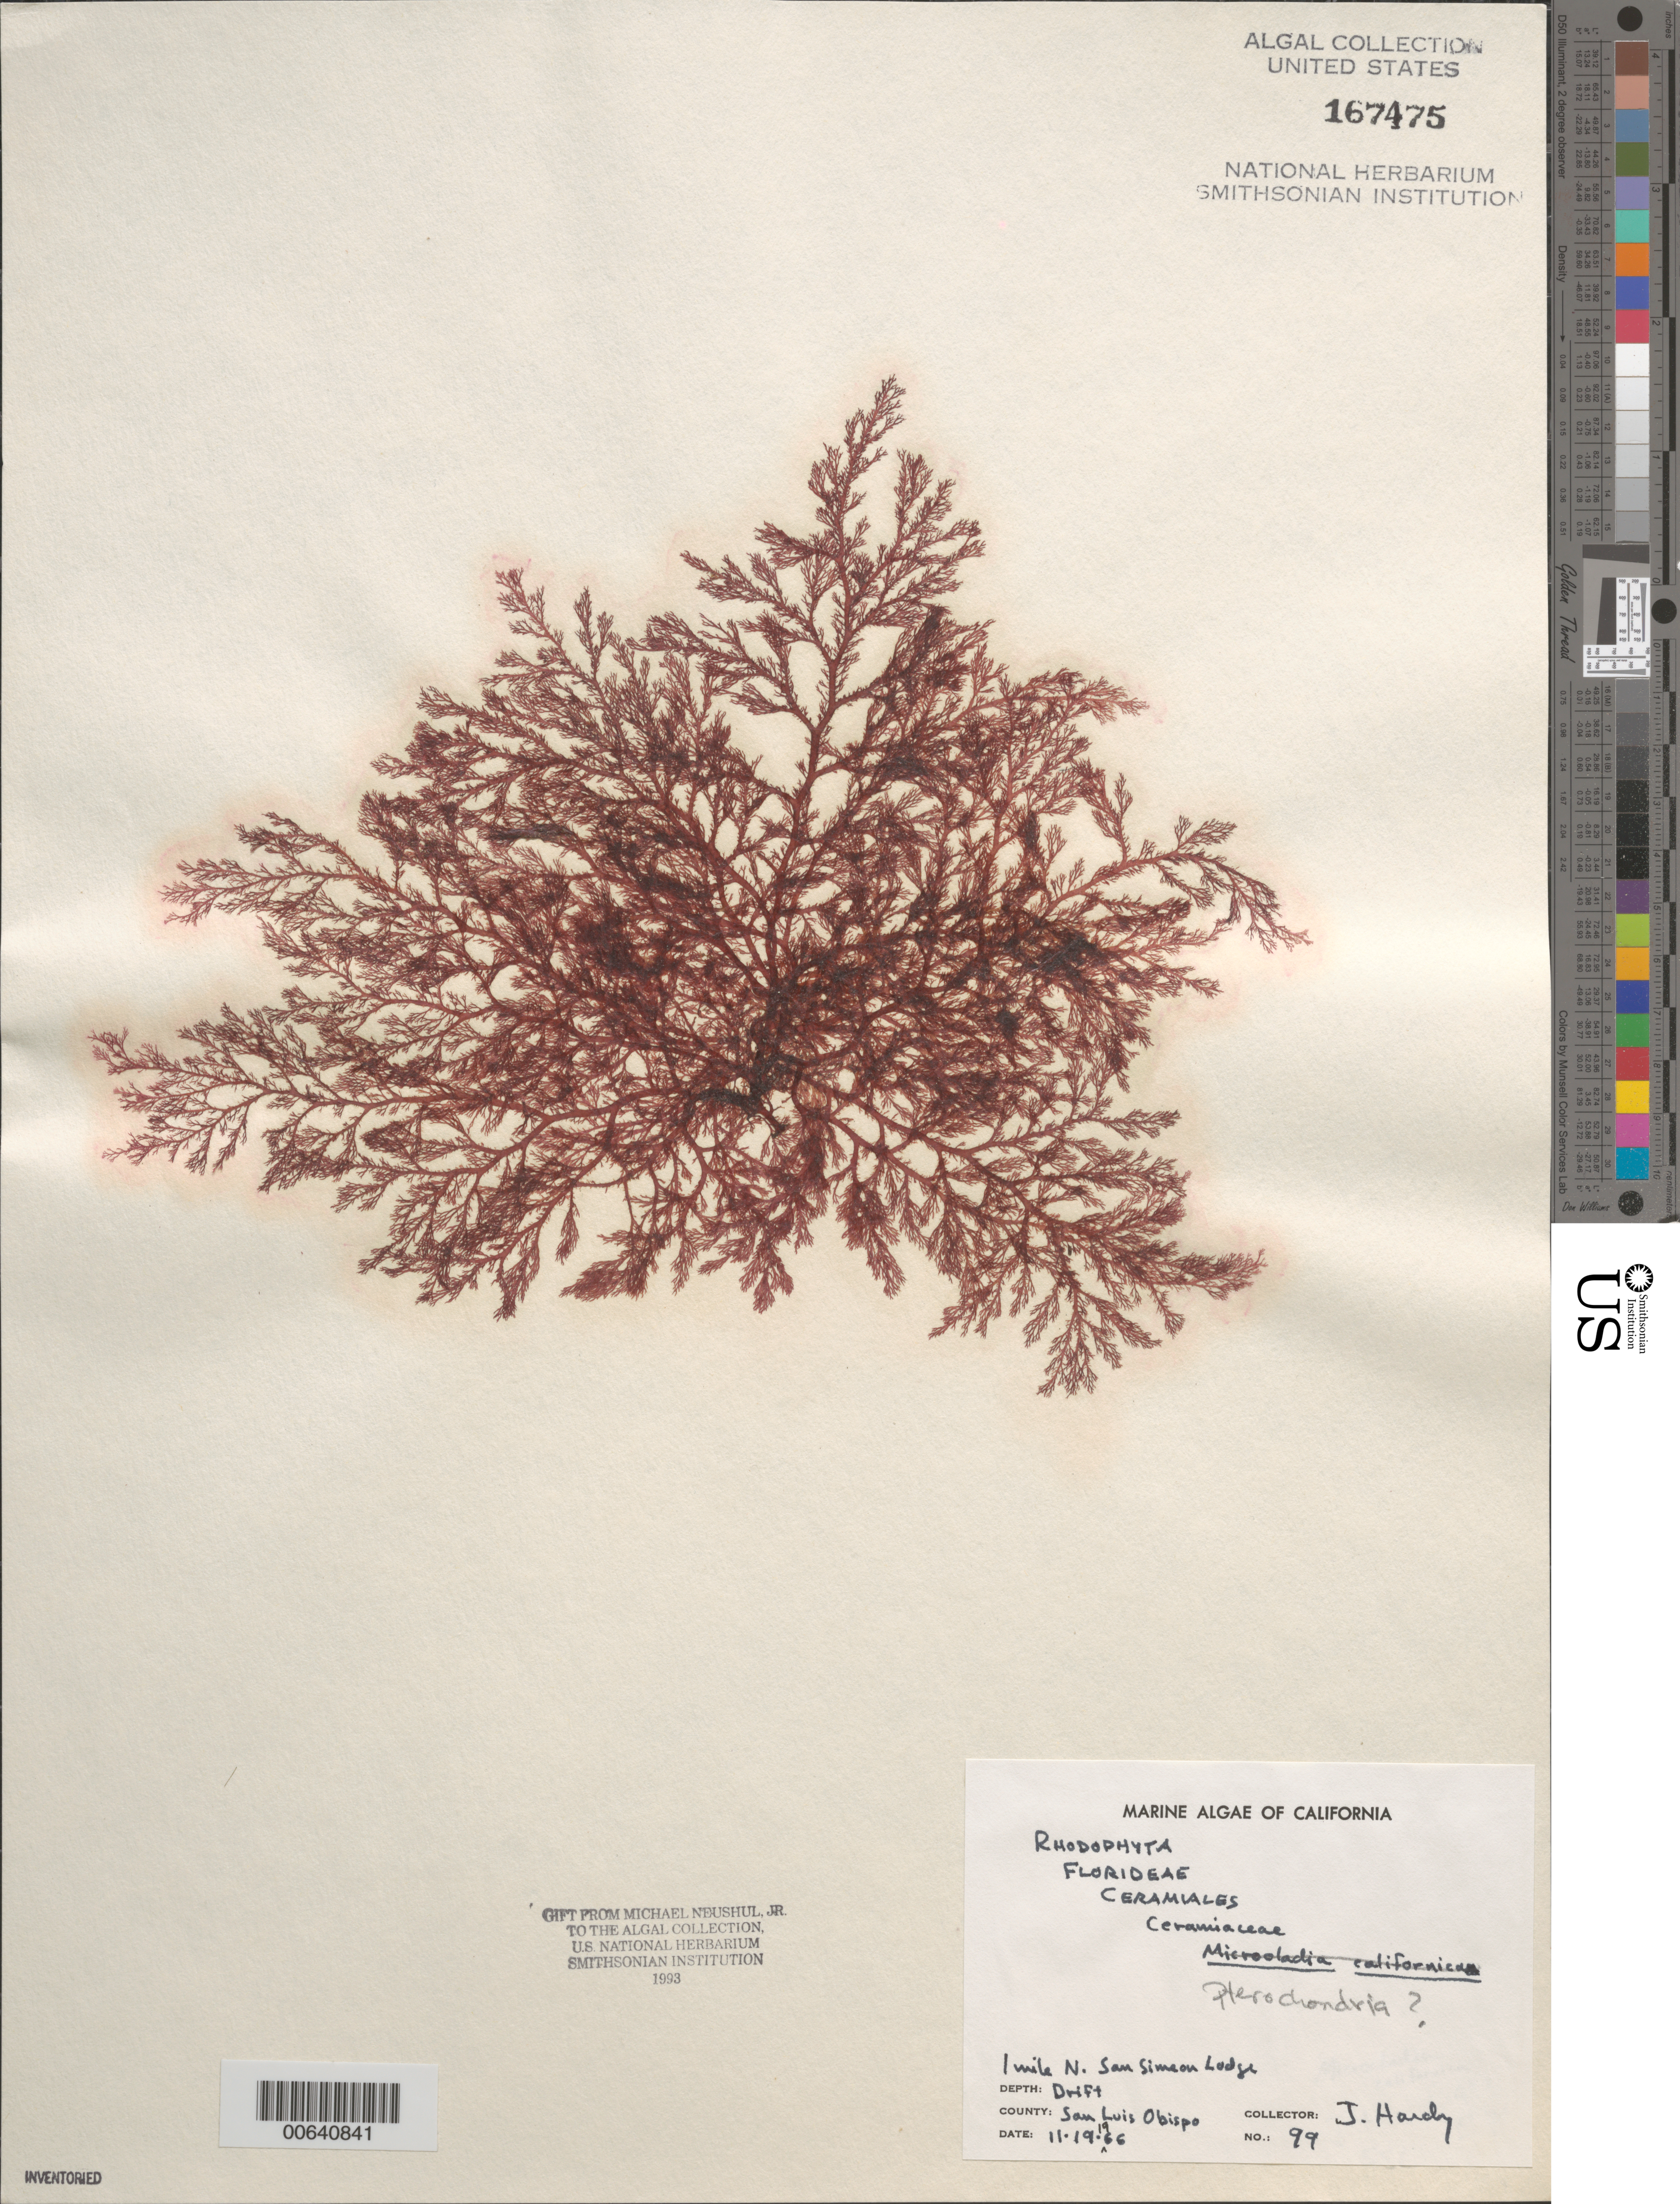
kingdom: Plantae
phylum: Rhodophyta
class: Florideophyceae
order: Ceramiales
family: Rhodomelaceae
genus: Pterochondria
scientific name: Pterochondria sp.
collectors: J. Hardy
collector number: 99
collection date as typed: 19 Nov 1966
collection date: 1966-11-19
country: United States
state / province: California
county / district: San Luis Obispo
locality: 1 mile north of San Simeon Lodge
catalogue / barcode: US 167475